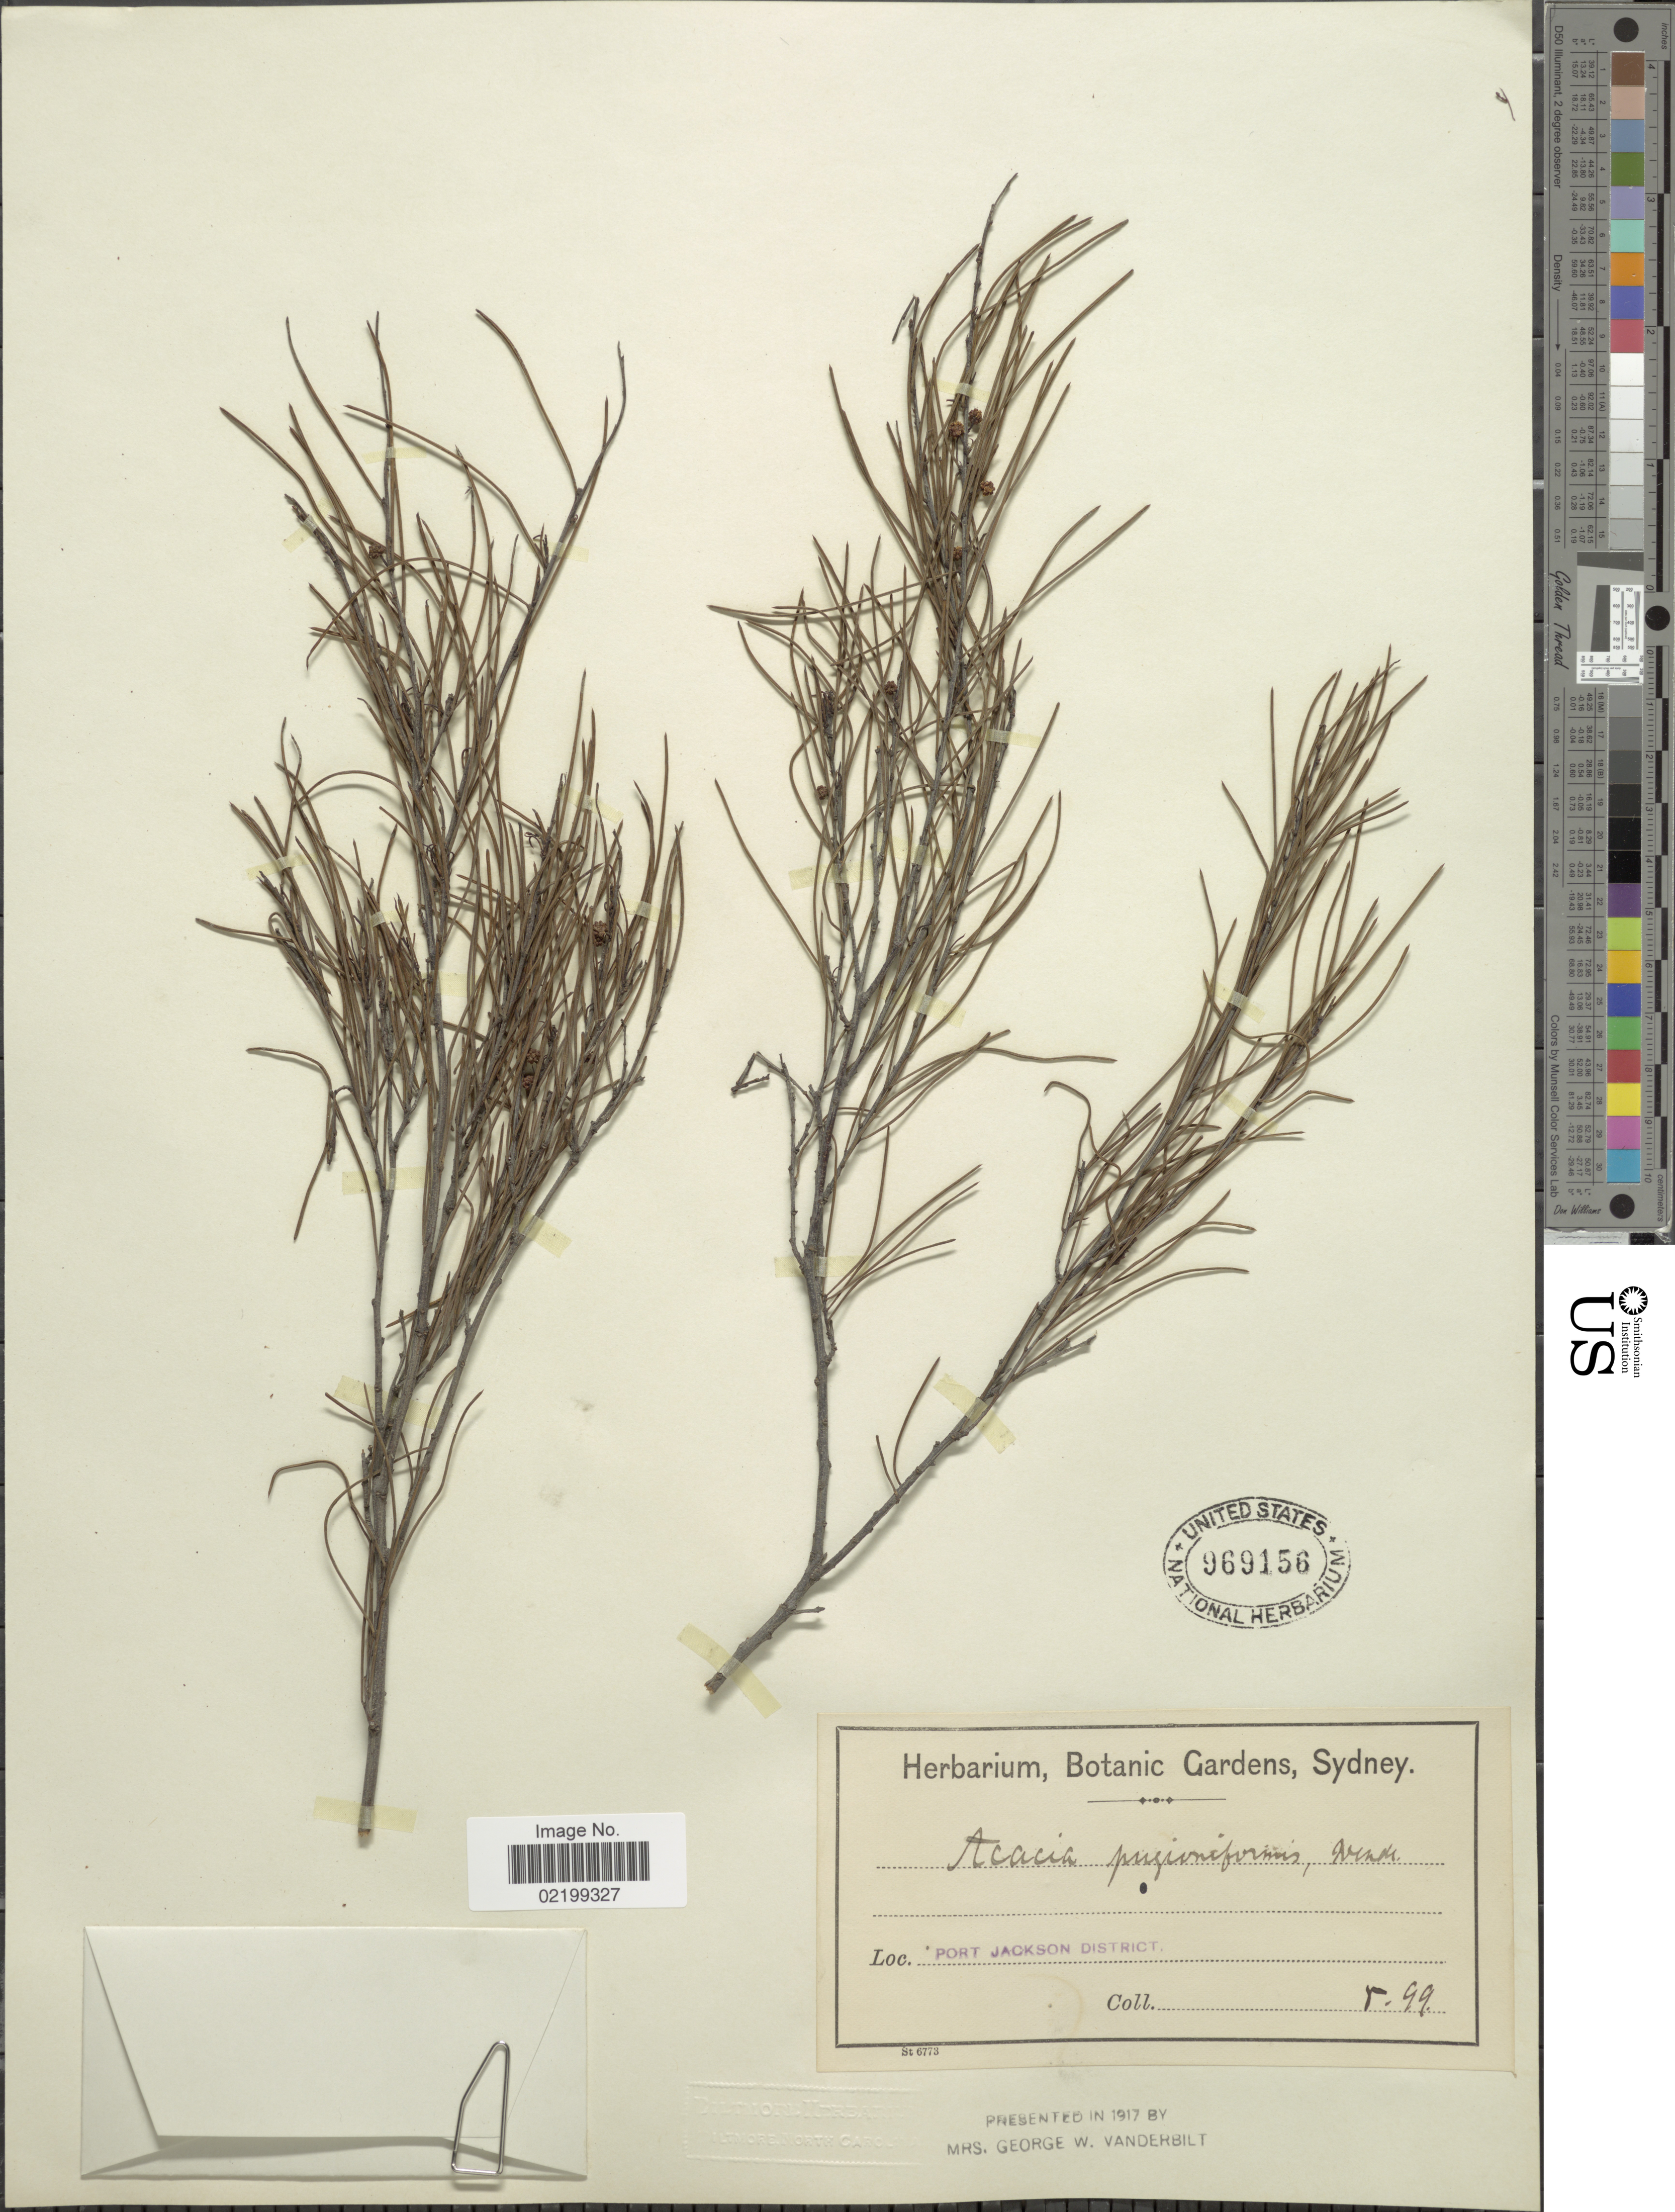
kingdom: Plantae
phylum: Tracheophyta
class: Magnoliopsida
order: Fabales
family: Fabaceae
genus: Acacia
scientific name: Acacia quadrilateralis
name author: DC.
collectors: ex Herb. Bot. Gard. Sydney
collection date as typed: Transcribed d/m/y: /5/99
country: Australia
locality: Port Jackson District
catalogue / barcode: US 969156